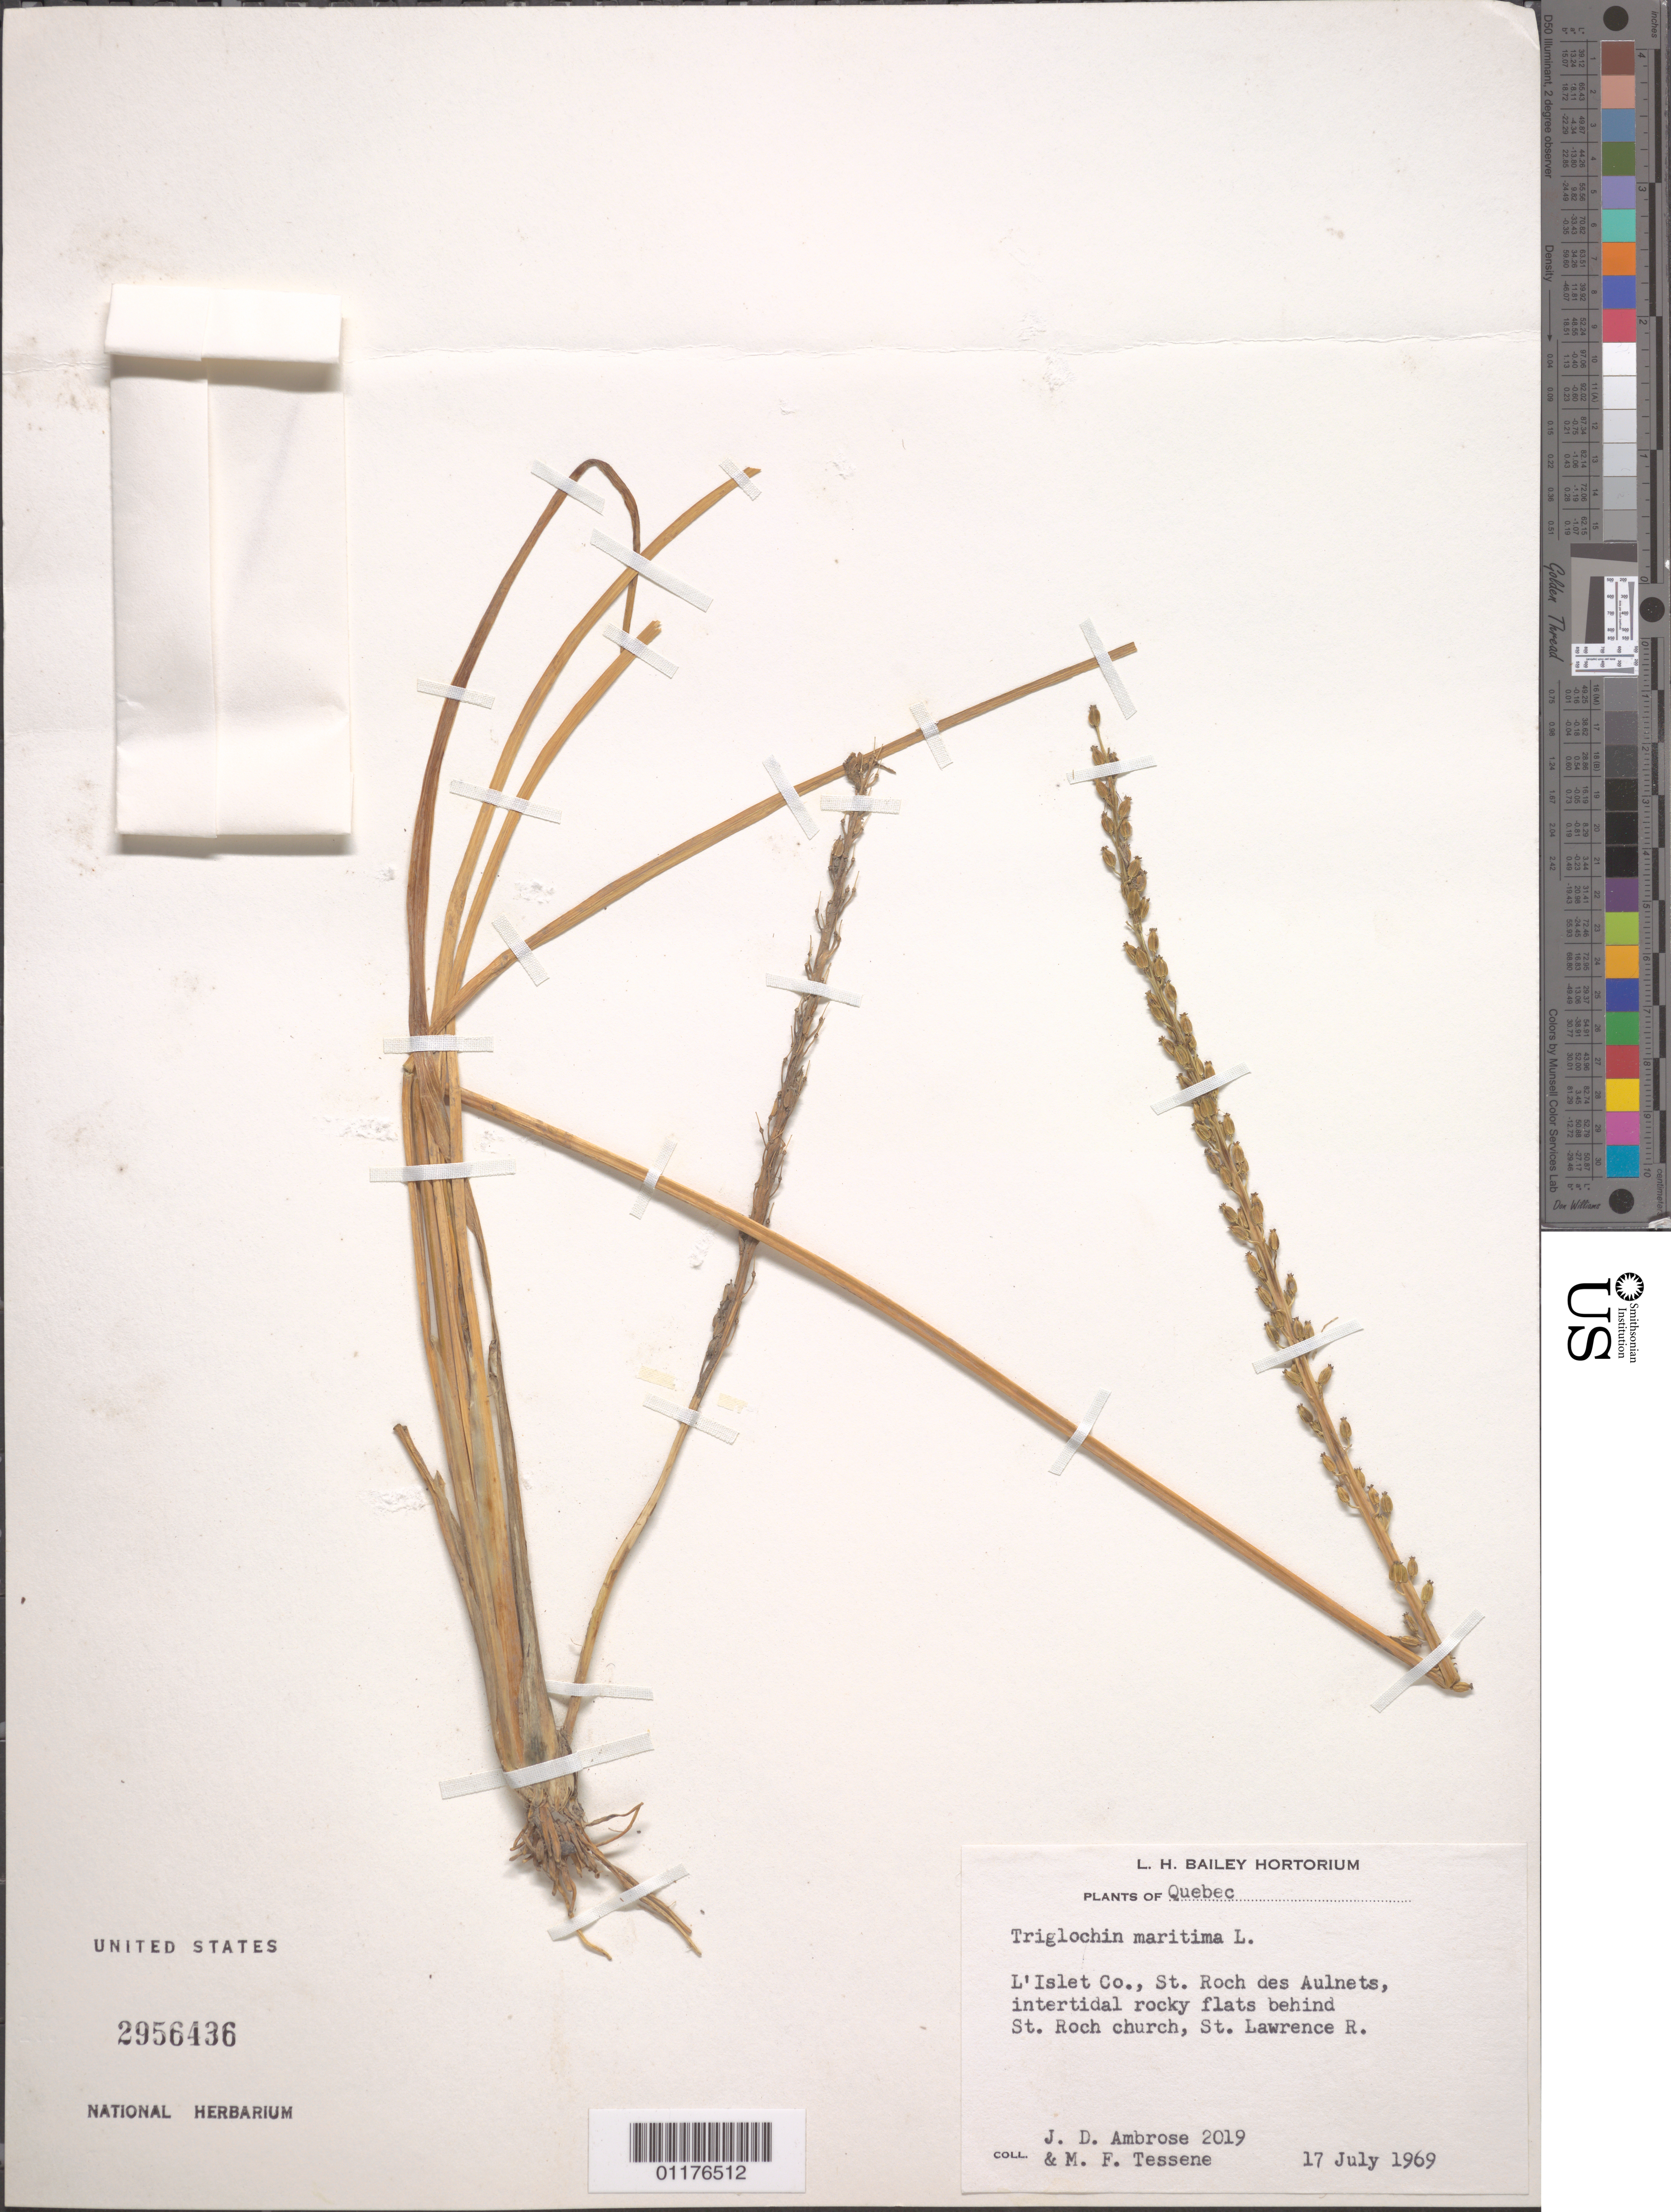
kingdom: Plantae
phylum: Tracheophyta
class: Liliopsida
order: Alismatales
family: Juncaginaceae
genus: Triglochin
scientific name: Triglochin maritima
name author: L.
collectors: J. D. Ambrose & M. Tessene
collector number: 2019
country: Canada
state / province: Quebec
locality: L' Islet Co., Roch des Aulnets, behind St. Roch Church, St. Lawrence River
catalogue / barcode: US 2956436